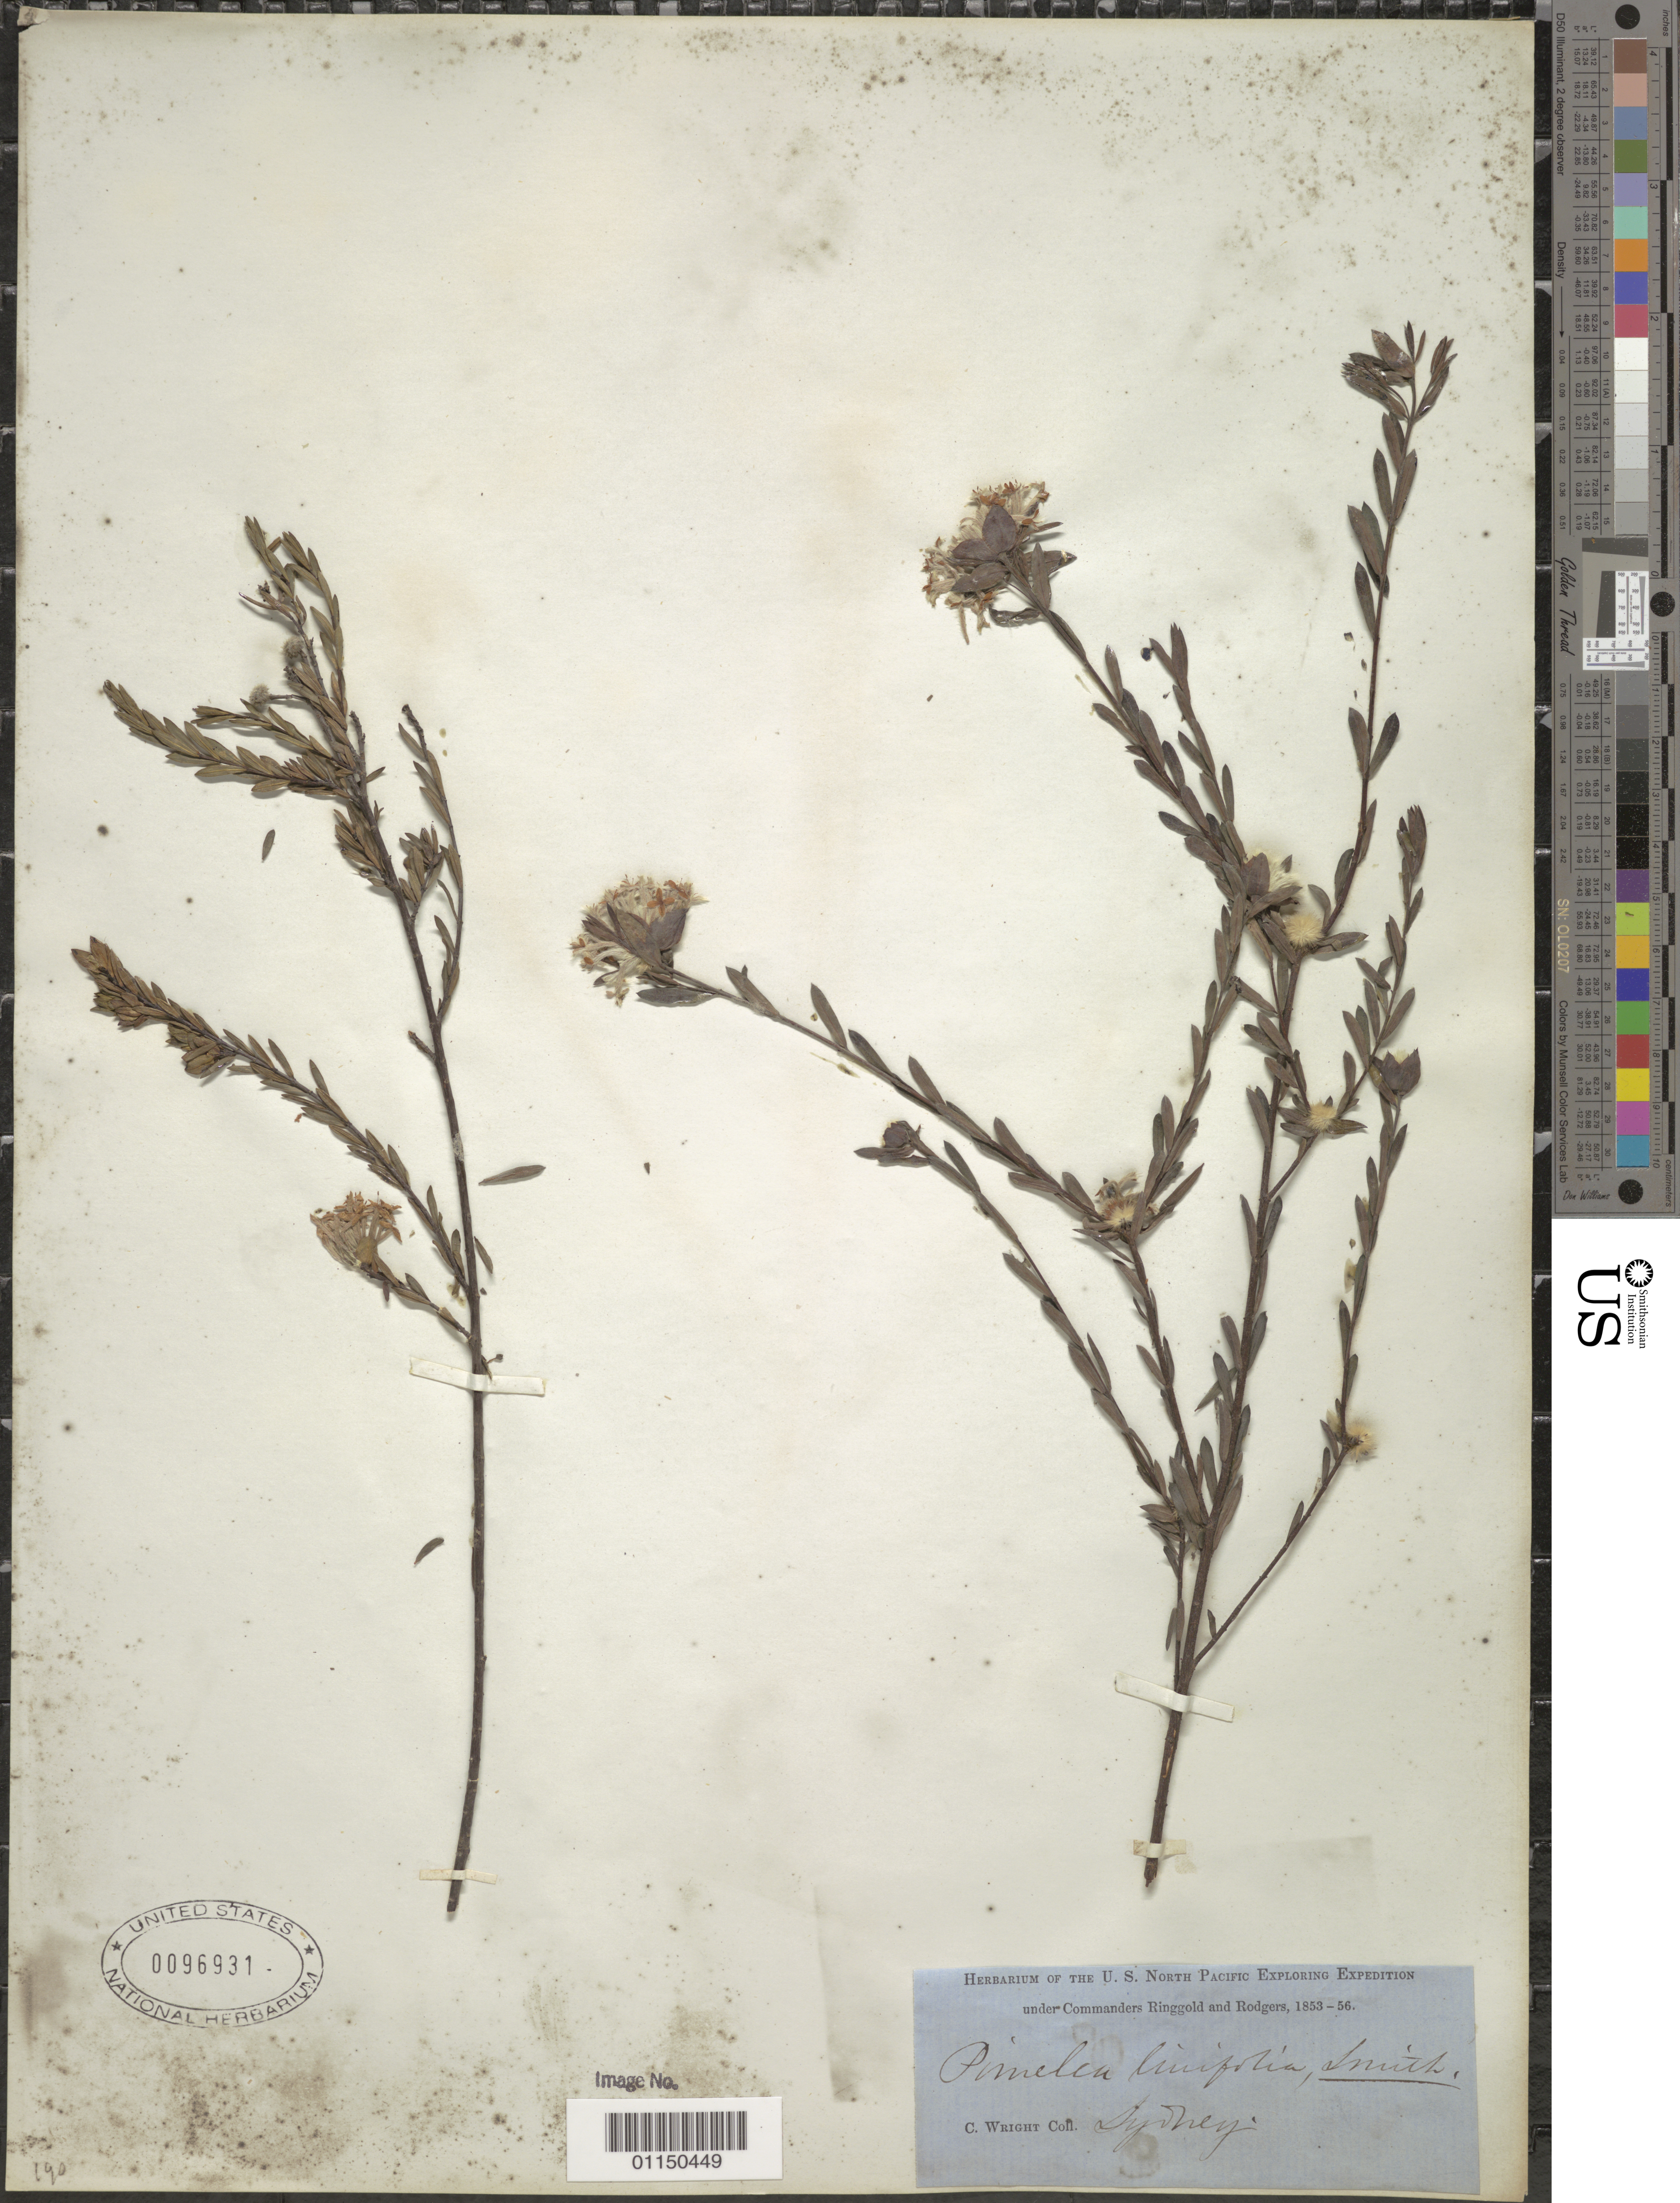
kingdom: Plantae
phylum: Tracheophyta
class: Magnoliopsida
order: Malvales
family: Thymelaeaceae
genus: Pimelea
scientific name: Pimelea linifolia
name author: Sm.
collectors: C. Wright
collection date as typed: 1853 to -- -- 1856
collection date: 1853/1856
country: Australia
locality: Sydney.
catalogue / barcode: US 96931